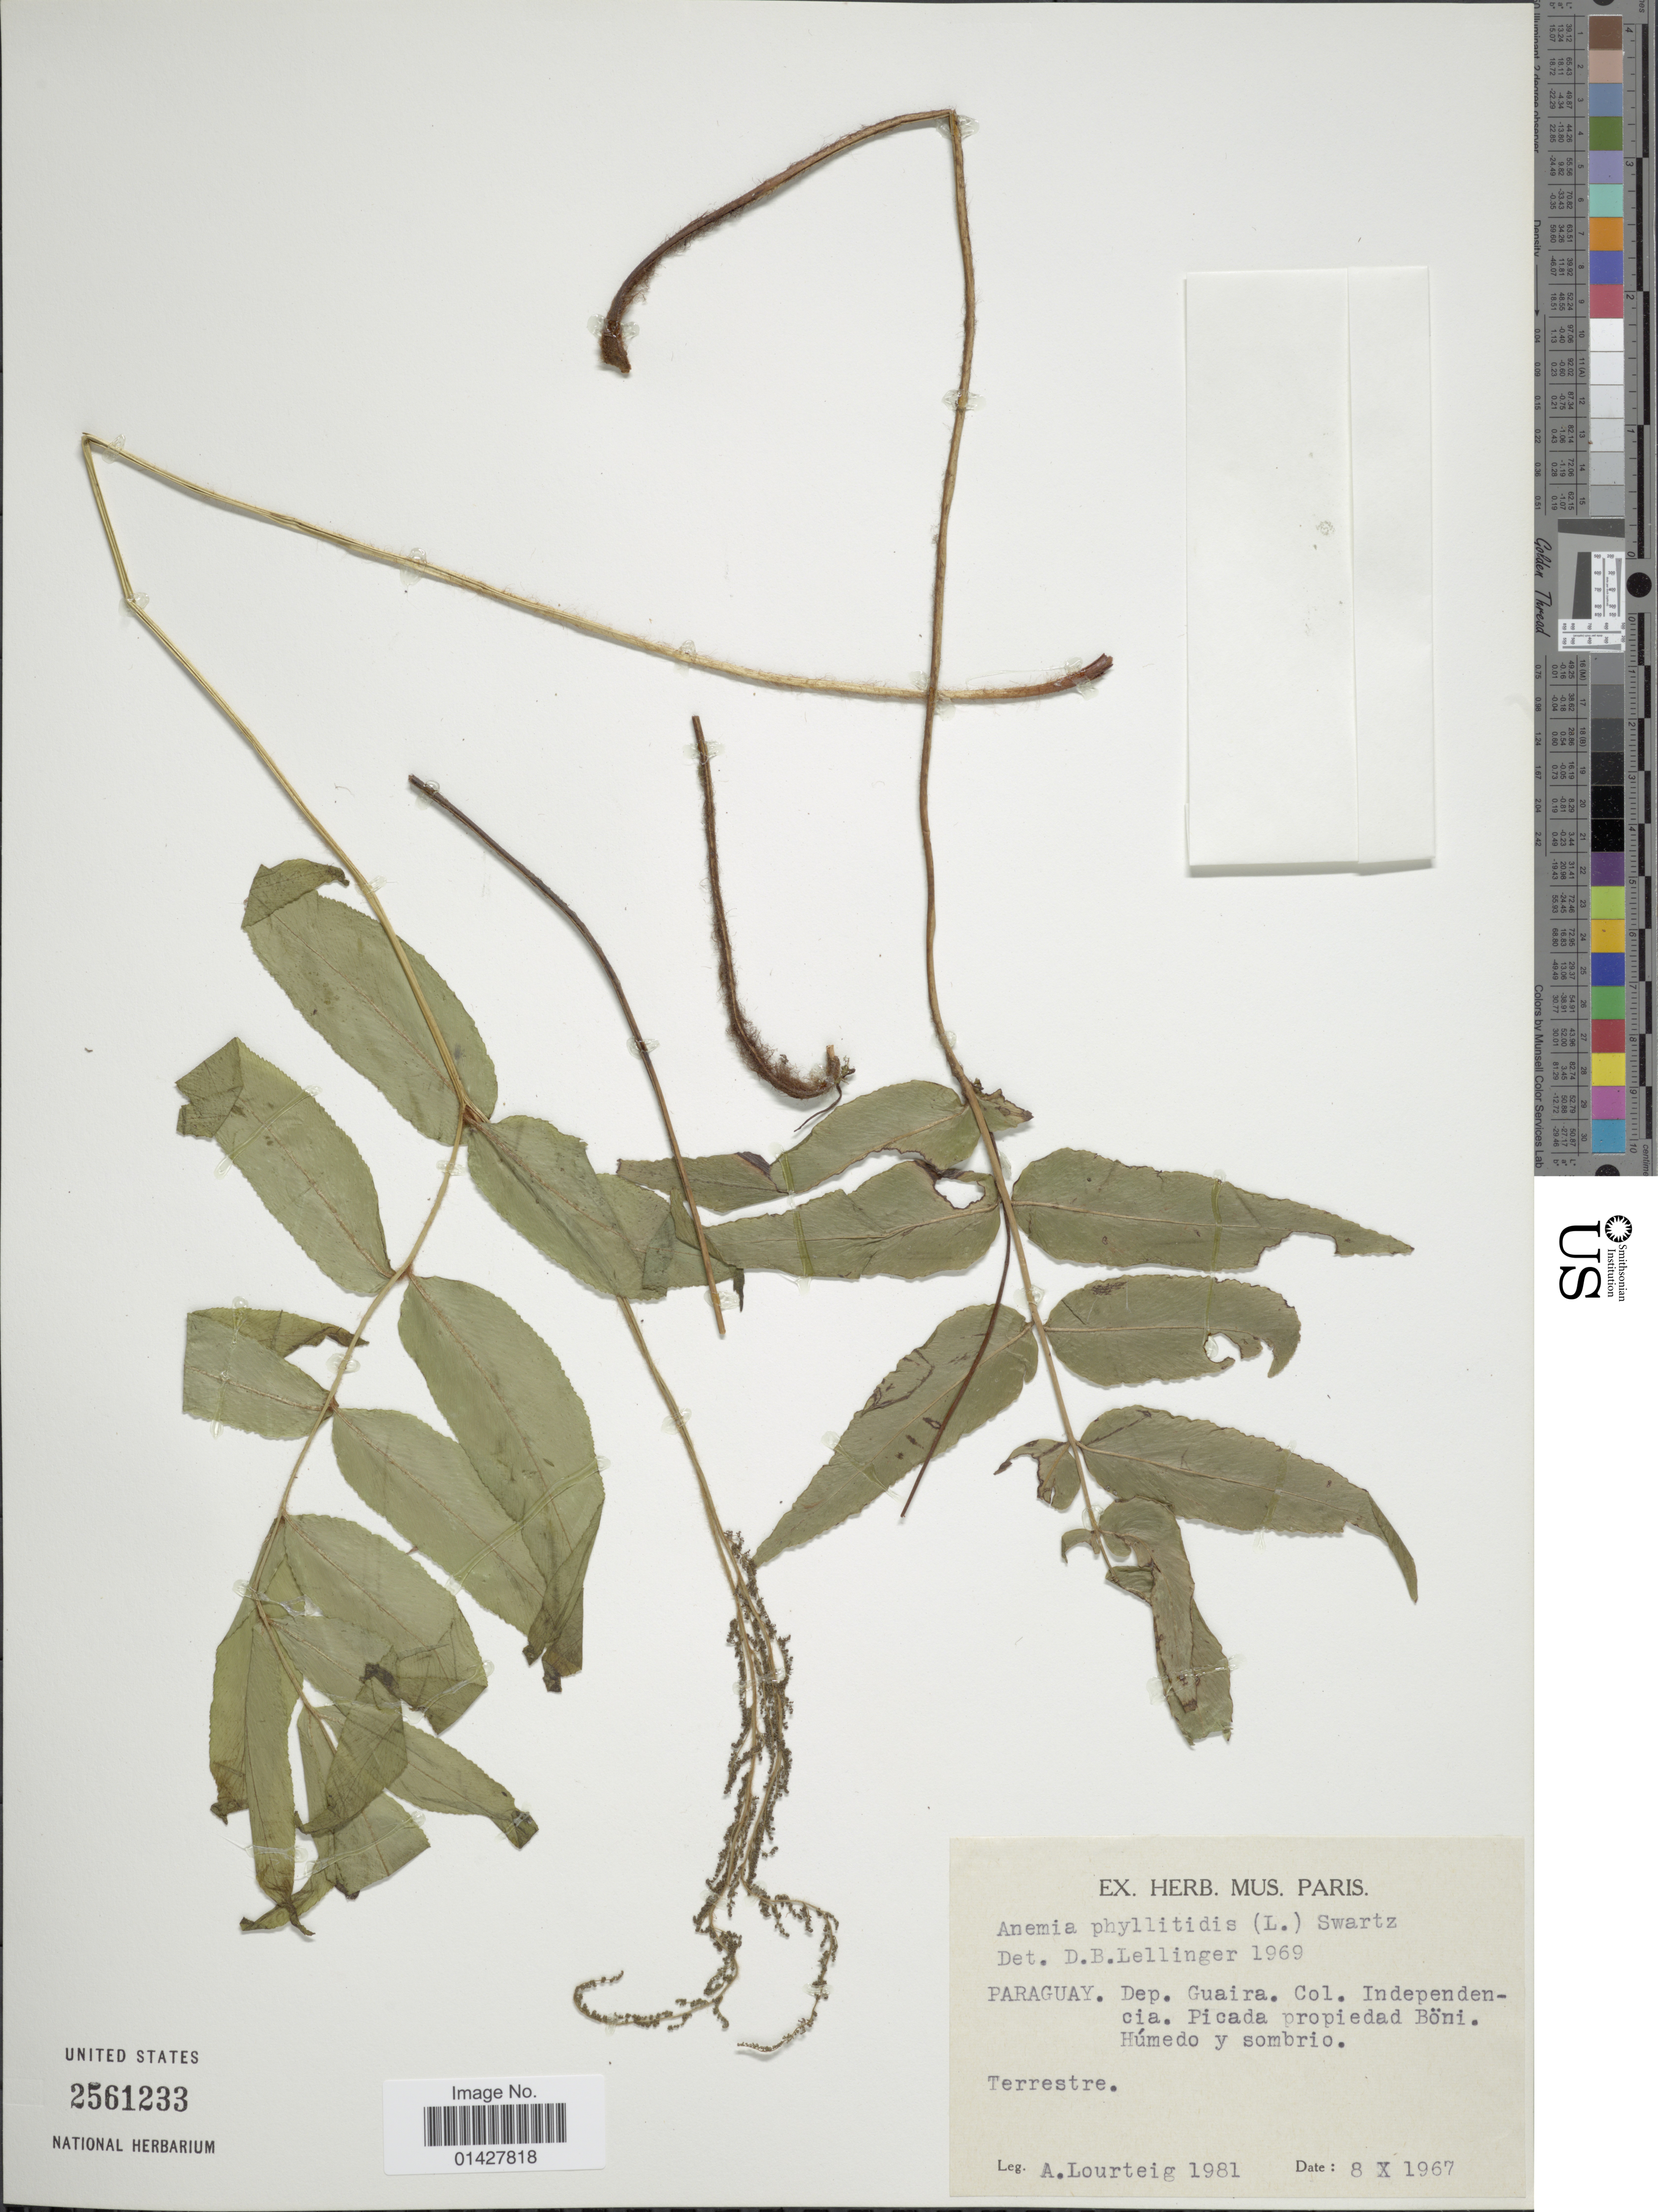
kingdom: Plantae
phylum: Tracheophyta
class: Polypodiopsida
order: Schizaeales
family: Anemiaceae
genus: Anemia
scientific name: Anemia phyllitidis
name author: (L.) Sw.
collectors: A. Lourteig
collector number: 1981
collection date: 1967-10-08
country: Paraguay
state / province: Guaira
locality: Dep. Guaira. Col. Independencia. Picada propiedad Böni. Húmedo y sombrio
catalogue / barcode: US 2561233